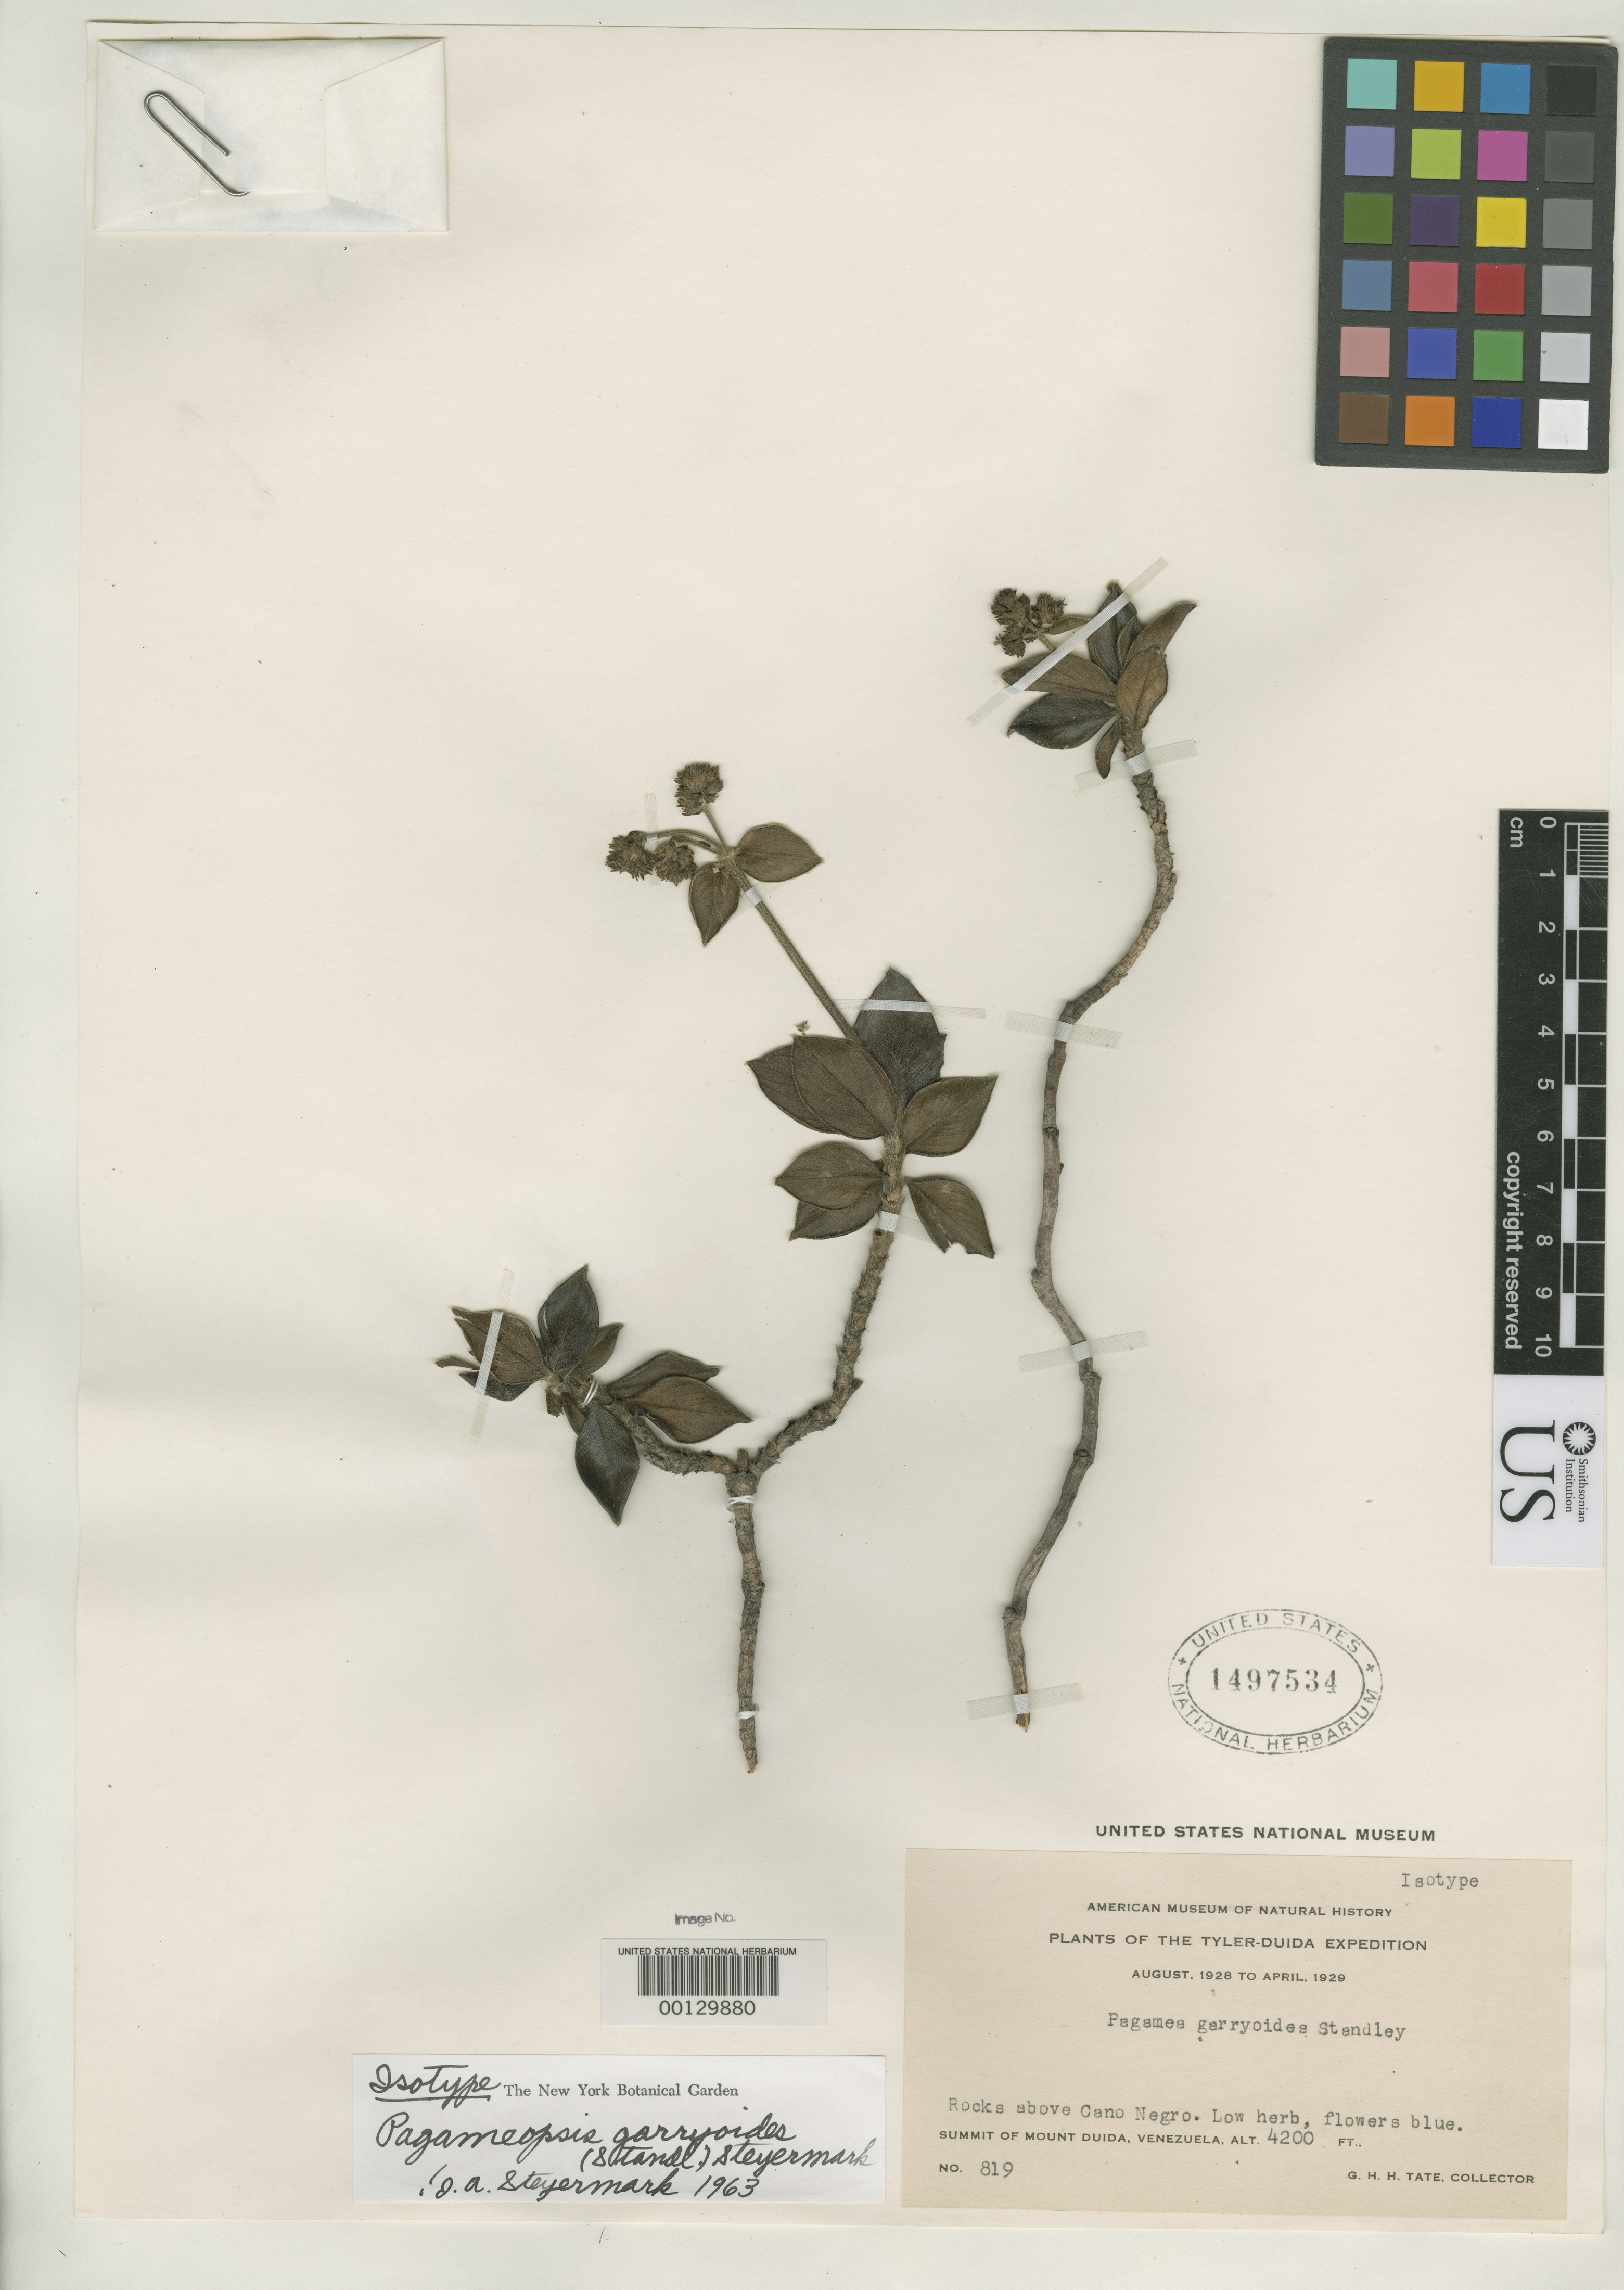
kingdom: Plantae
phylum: Tracheophyta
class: Magnoliopsida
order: Gentianales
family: Rubiaceae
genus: Pagamea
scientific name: Pagamea garryoides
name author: Standl.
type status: Isotype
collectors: G. H. H.Tate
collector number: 819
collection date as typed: Aug 1928 to -- Apr 1929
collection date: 1928-08/1929-04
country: Venezuela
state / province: Amazonas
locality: Mt. Duida, above Cano Negro.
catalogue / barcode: US 1497534